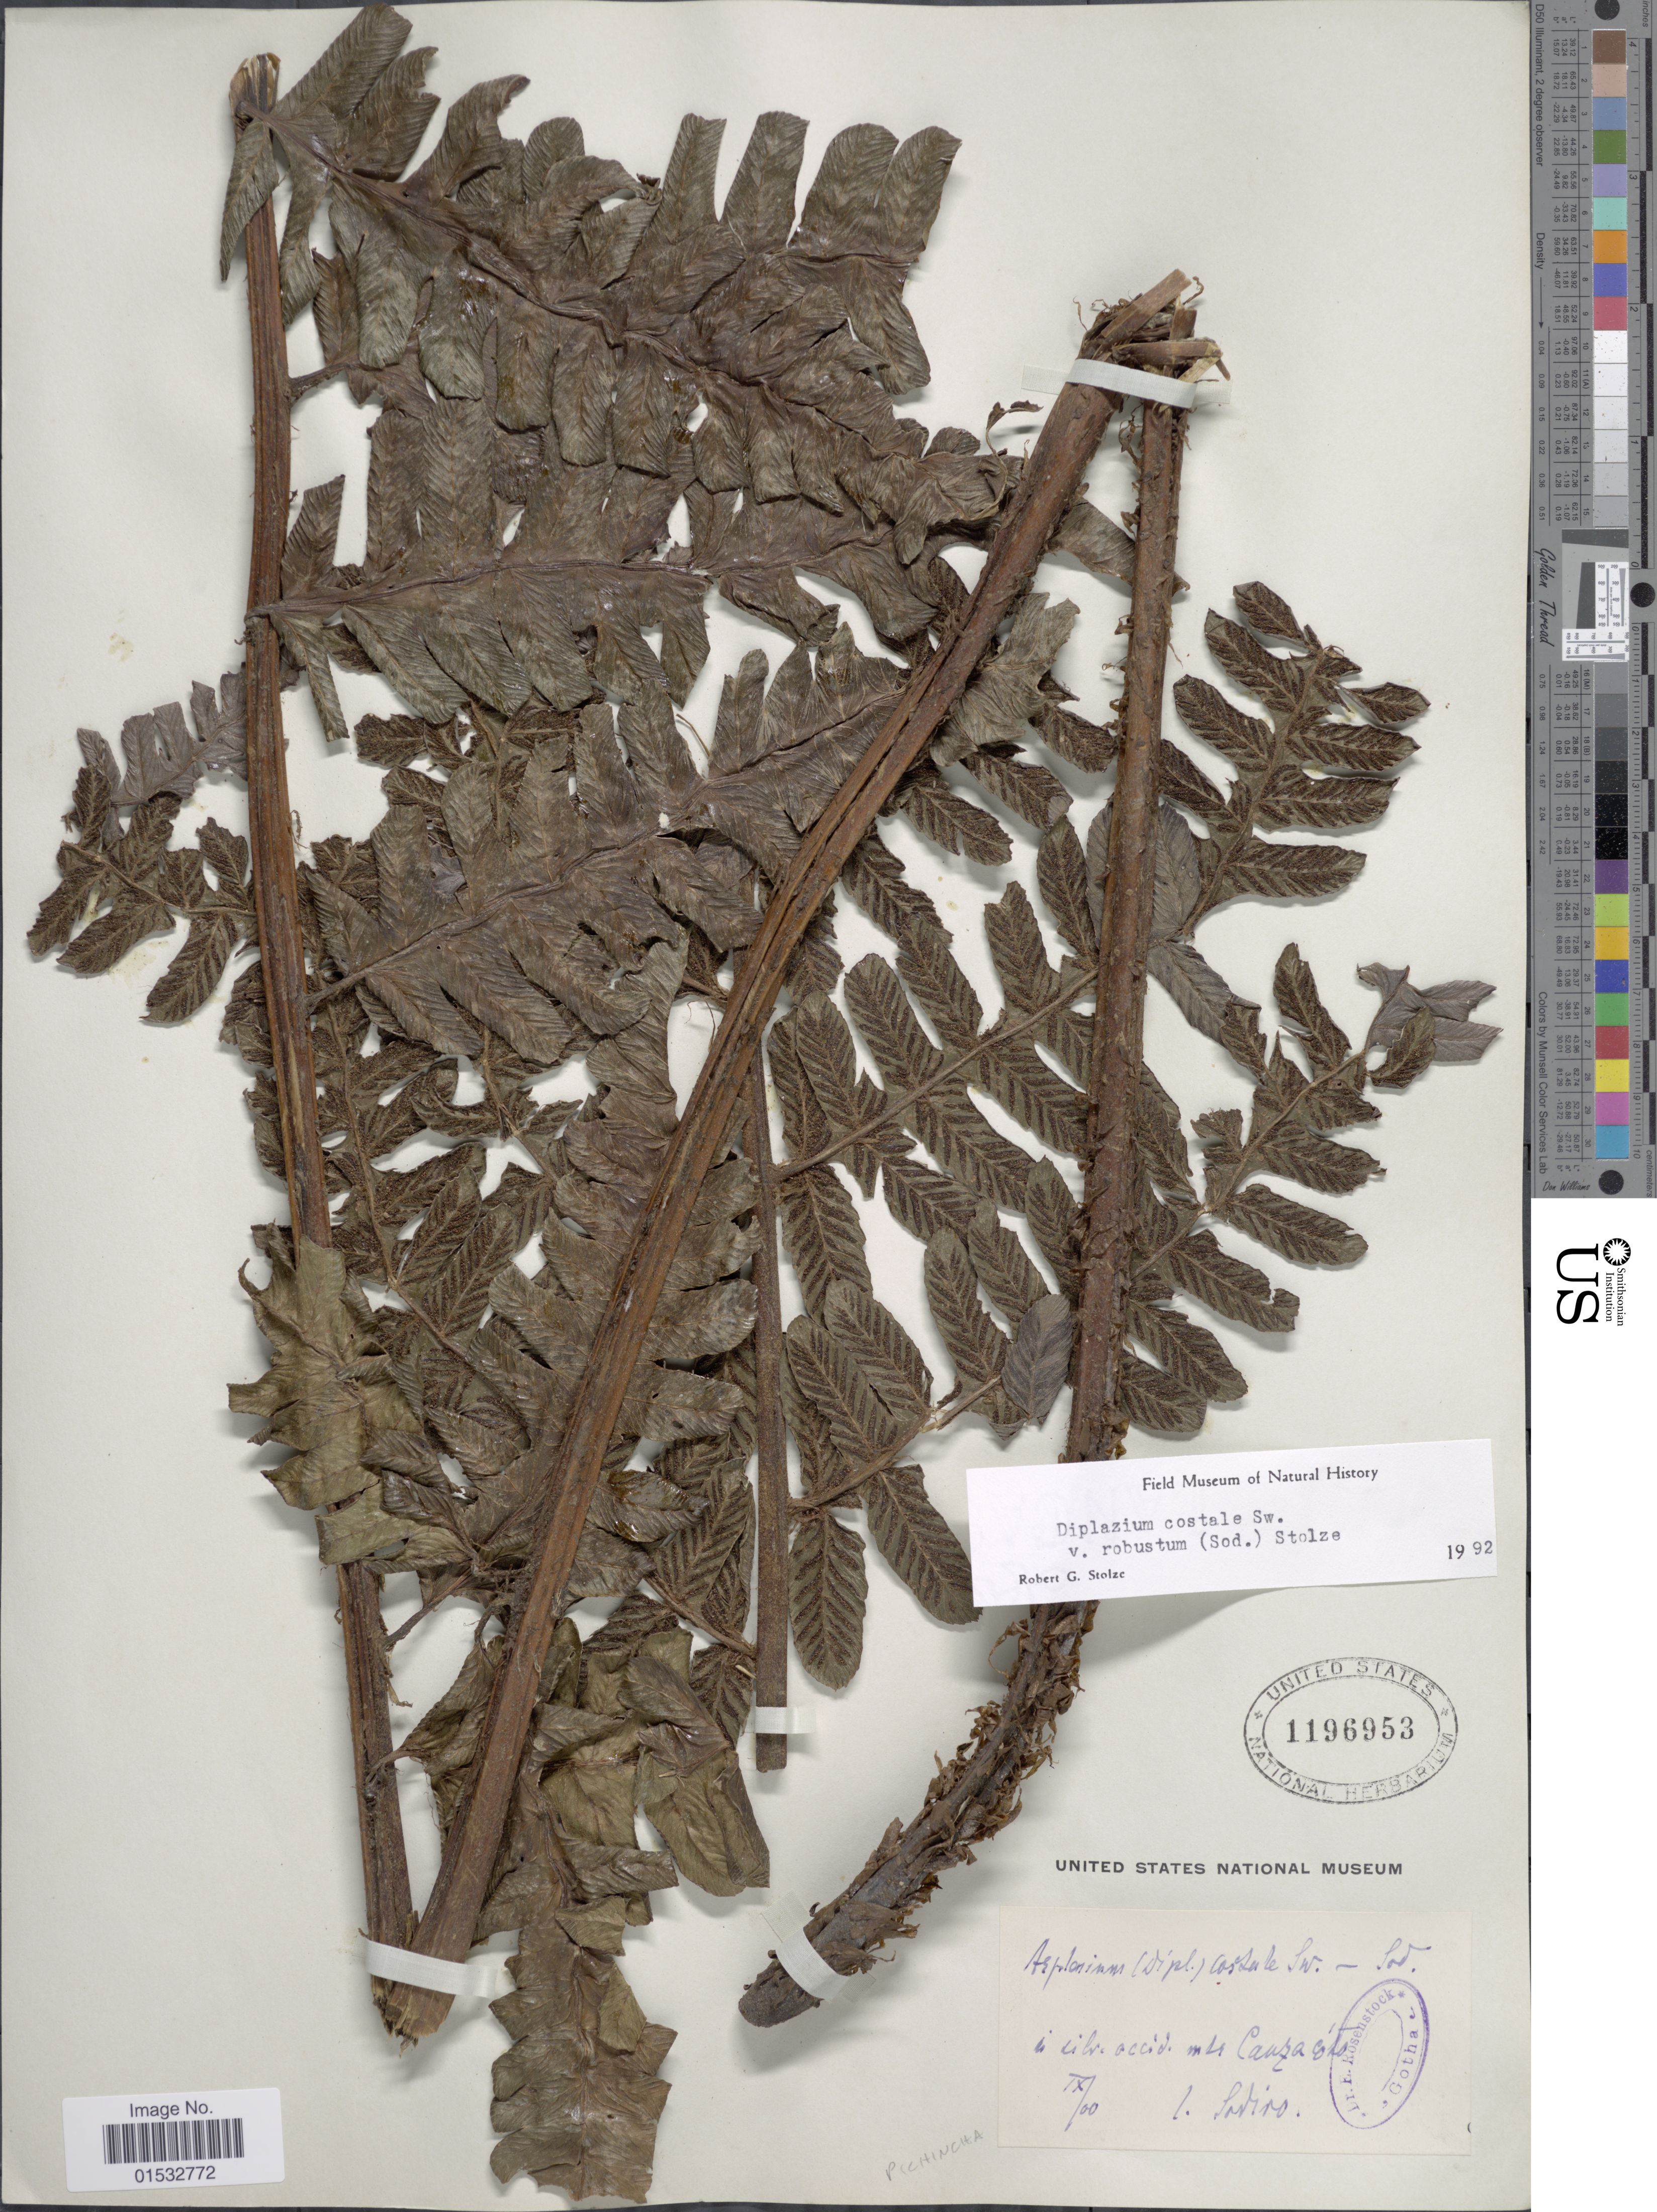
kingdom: Plantae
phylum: Tracheophyta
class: Polypodiopsida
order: Polypodiales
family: Athyriaceae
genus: Diplazium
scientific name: Diplazium costale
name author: (Sw.) C. Presl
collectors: Sodiro, --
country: Ecuador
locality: In silv. occid. Mts Canzacóto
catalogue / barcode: US 1196953